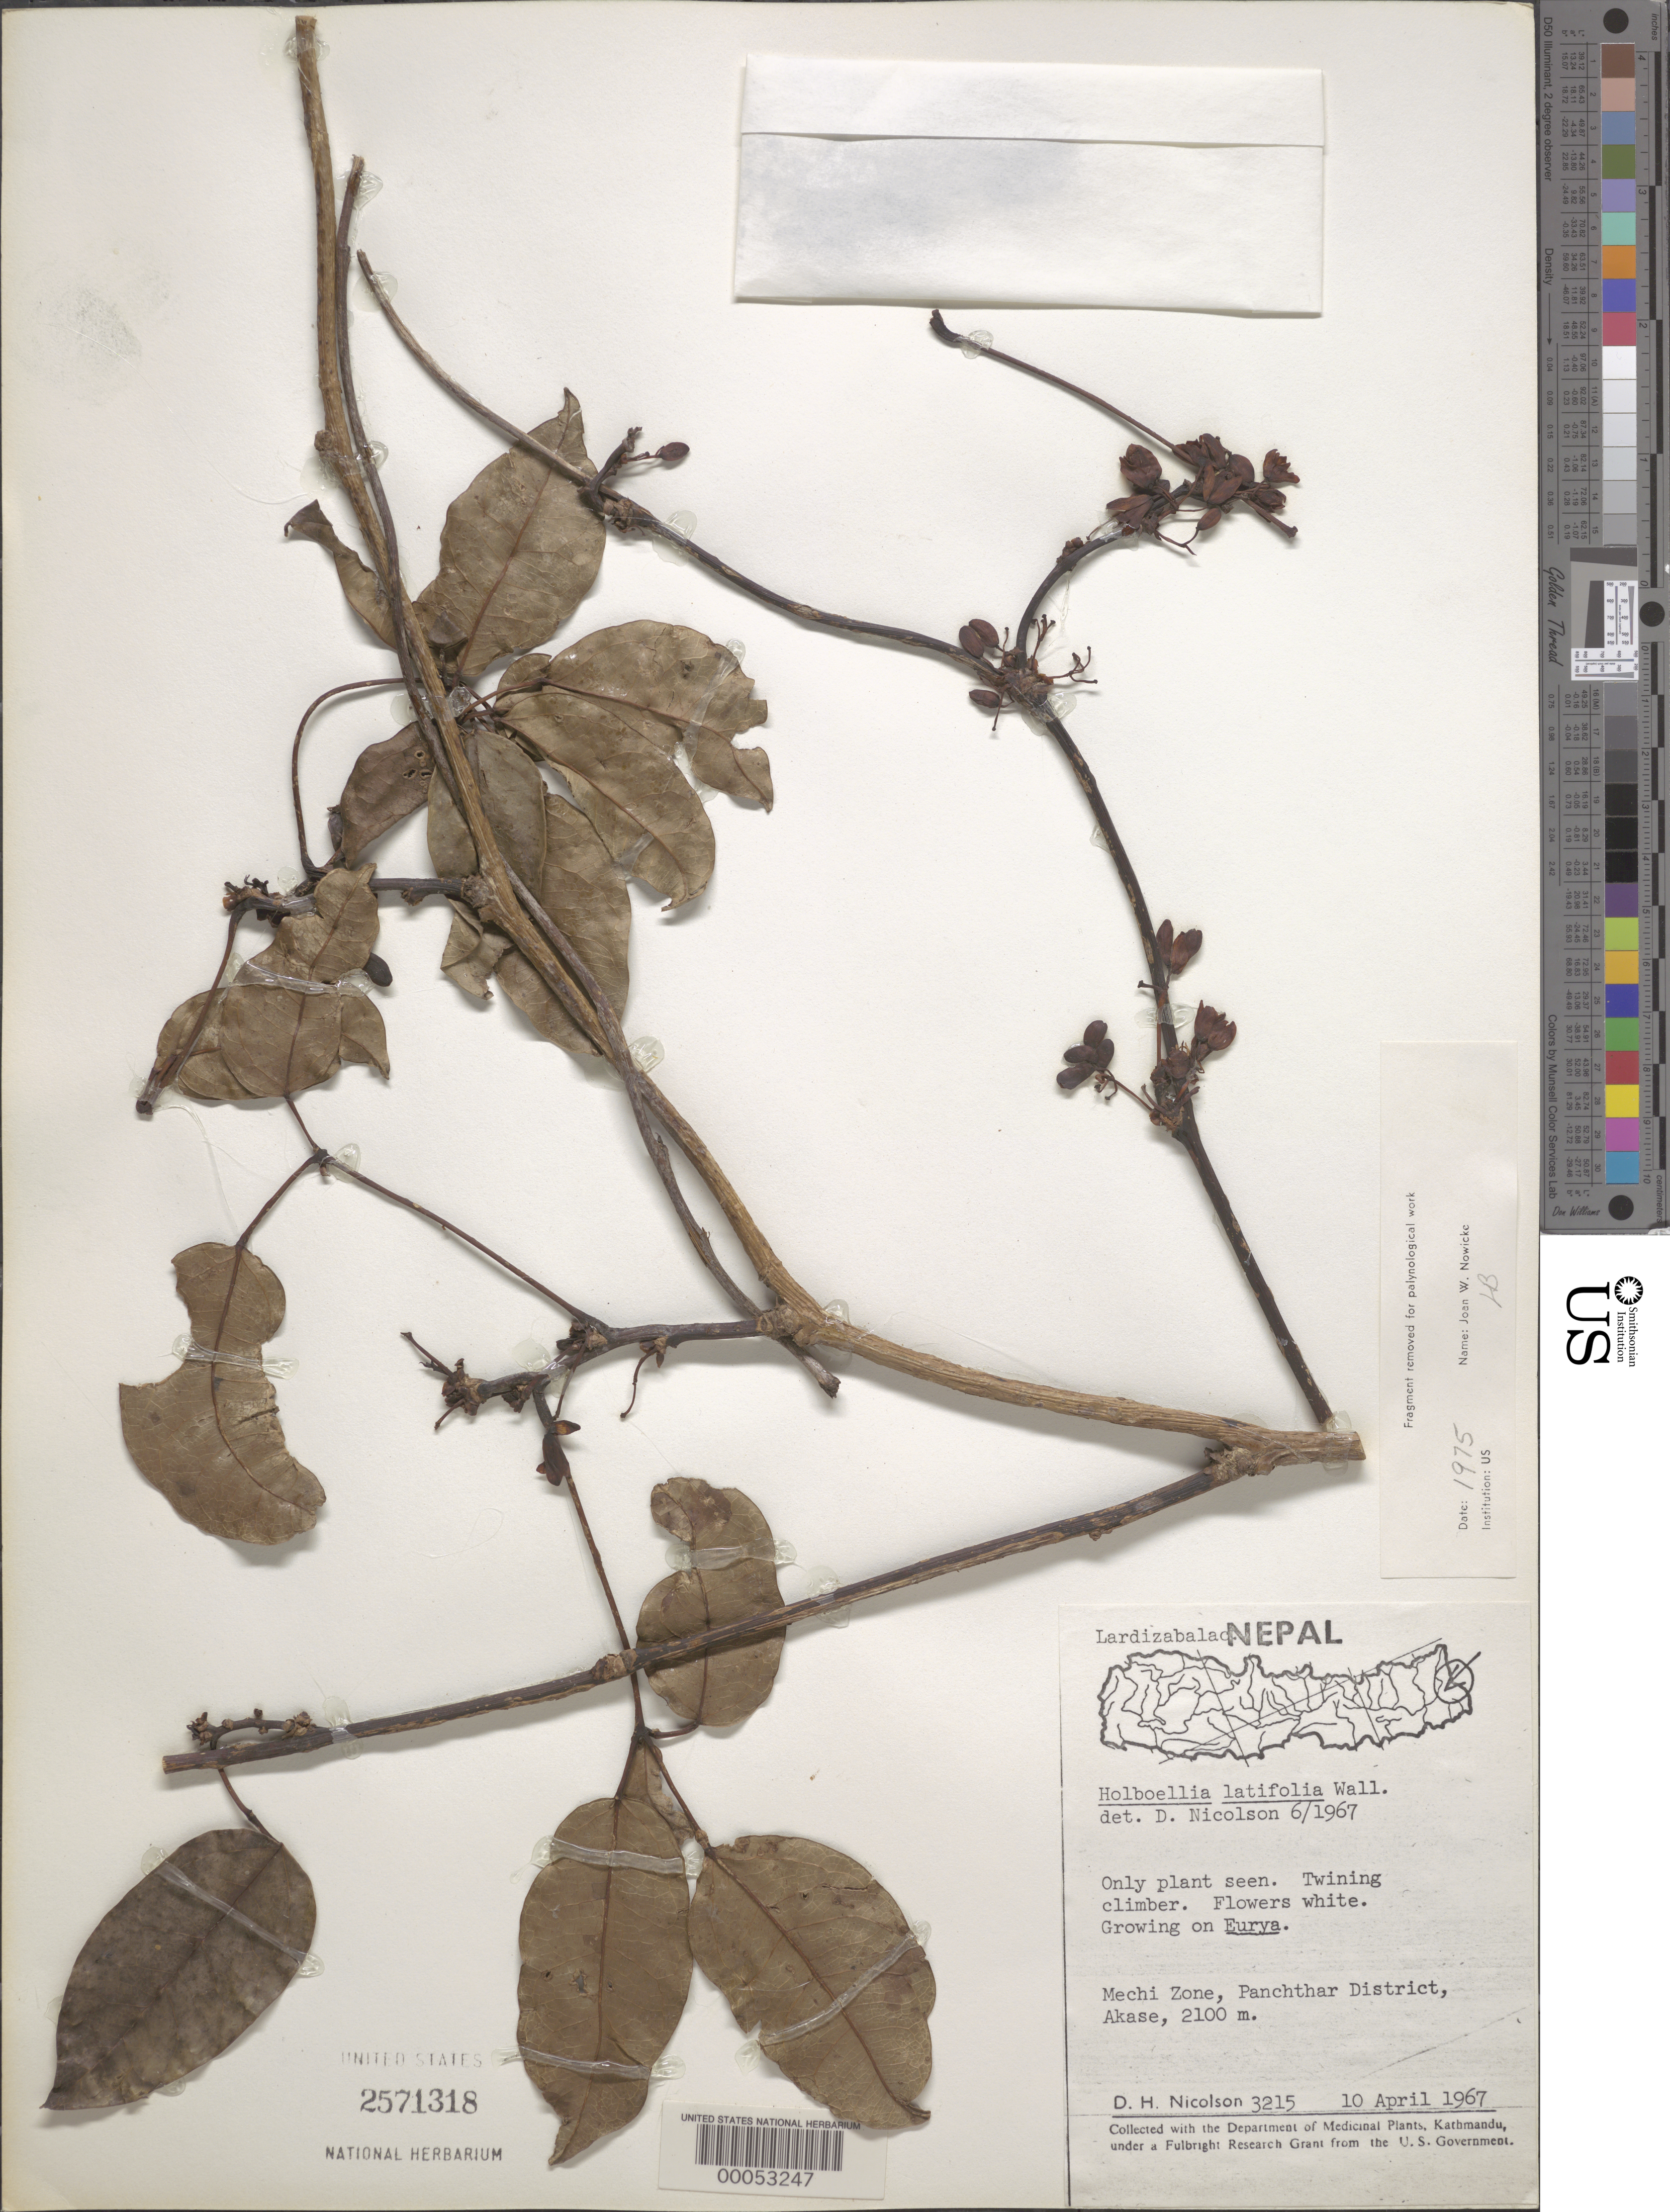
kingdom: Plantae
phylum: Tracheophyta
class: Magnoliopsida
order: Ranunculales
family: Lardizabalaceae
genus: Stauntonia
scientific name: Stauntonia latifolia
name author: (Wall.) R. Br. & Wall.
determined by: Strong, Mark T., (BOT), Smithsonian Institution - National Museum of Natural History (UNITED STATES)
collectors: D. H. Nicolson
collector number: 3215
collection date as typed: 10 Apr 1967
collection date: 1967-04-10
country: Nepal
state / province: Mechi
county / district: Panchthar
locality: Akase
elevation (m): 2100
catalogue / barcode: US 2571318